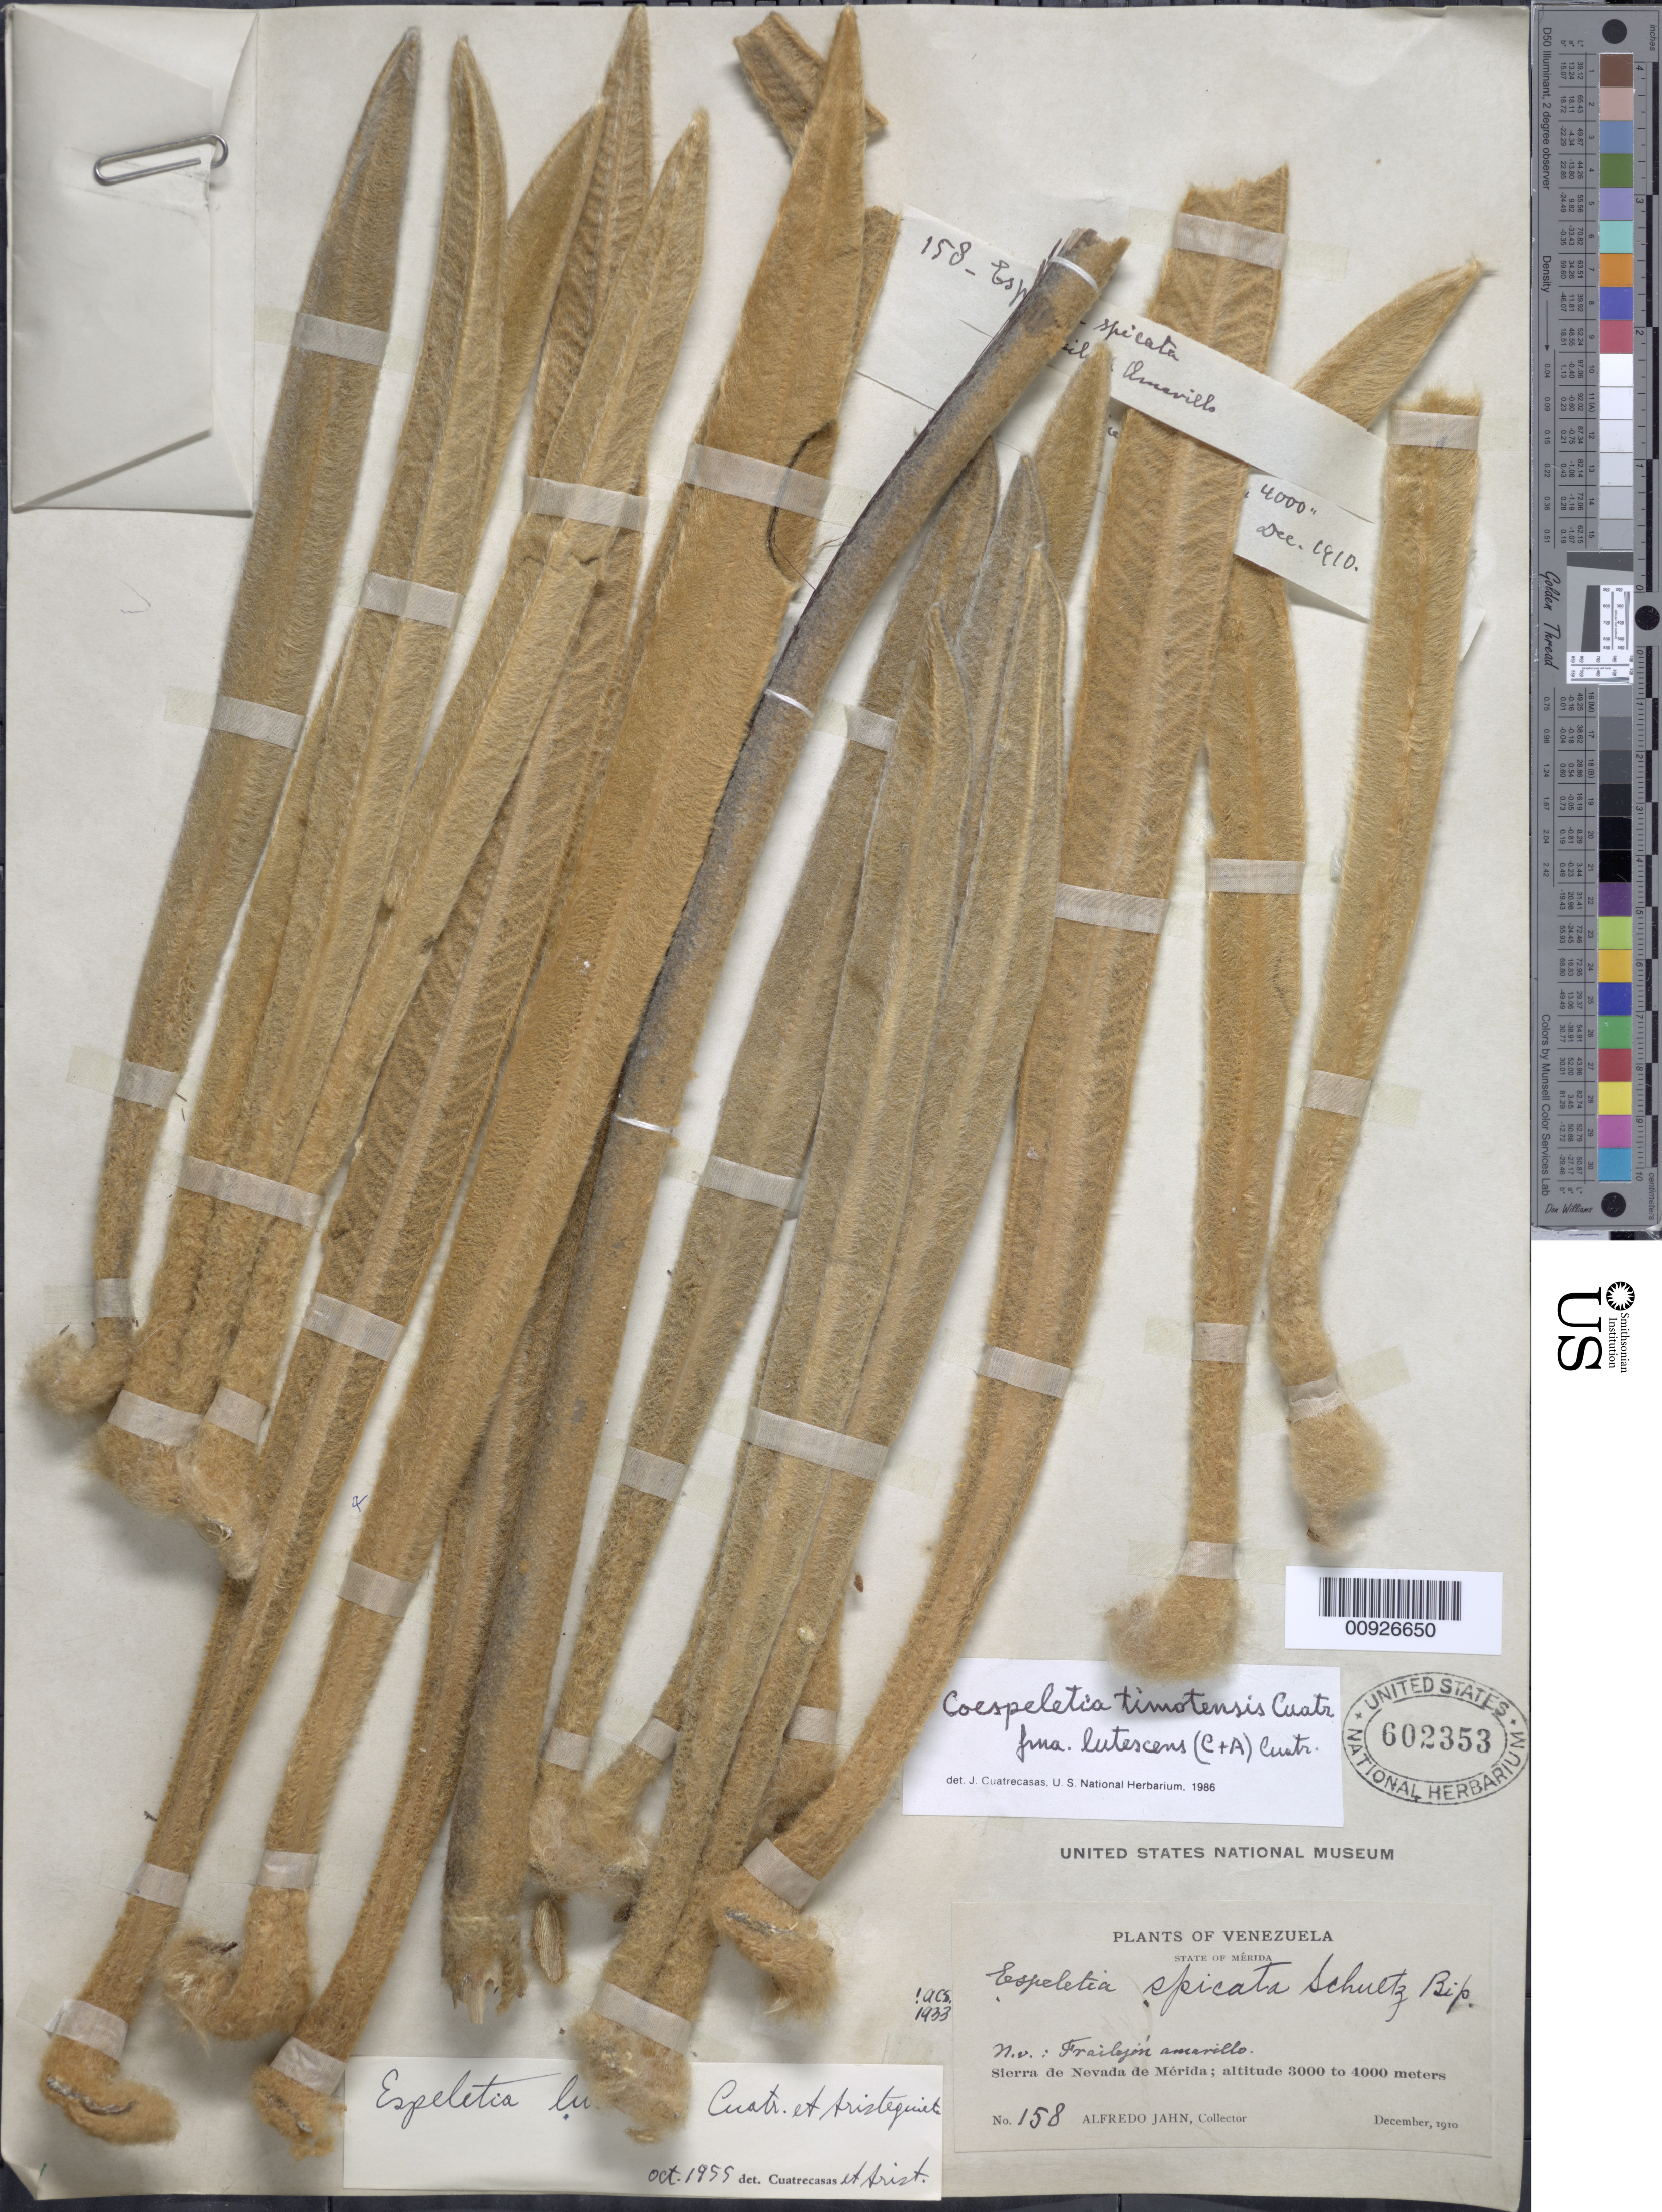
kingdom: Plantae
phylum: Tracheophyta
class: Magnoliopsida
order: Asterales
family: Asteraceae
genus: Coespeletia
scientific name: Coespeletia timotensis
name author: (Cuatrec.) Cuatrec.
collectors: A. Jahn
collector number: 158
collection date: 1910-12-01/1910-12-31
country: Venezuela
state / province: Mérida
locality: Sierra Nevada de Mérida.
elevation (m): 3000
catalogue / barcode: US 602353